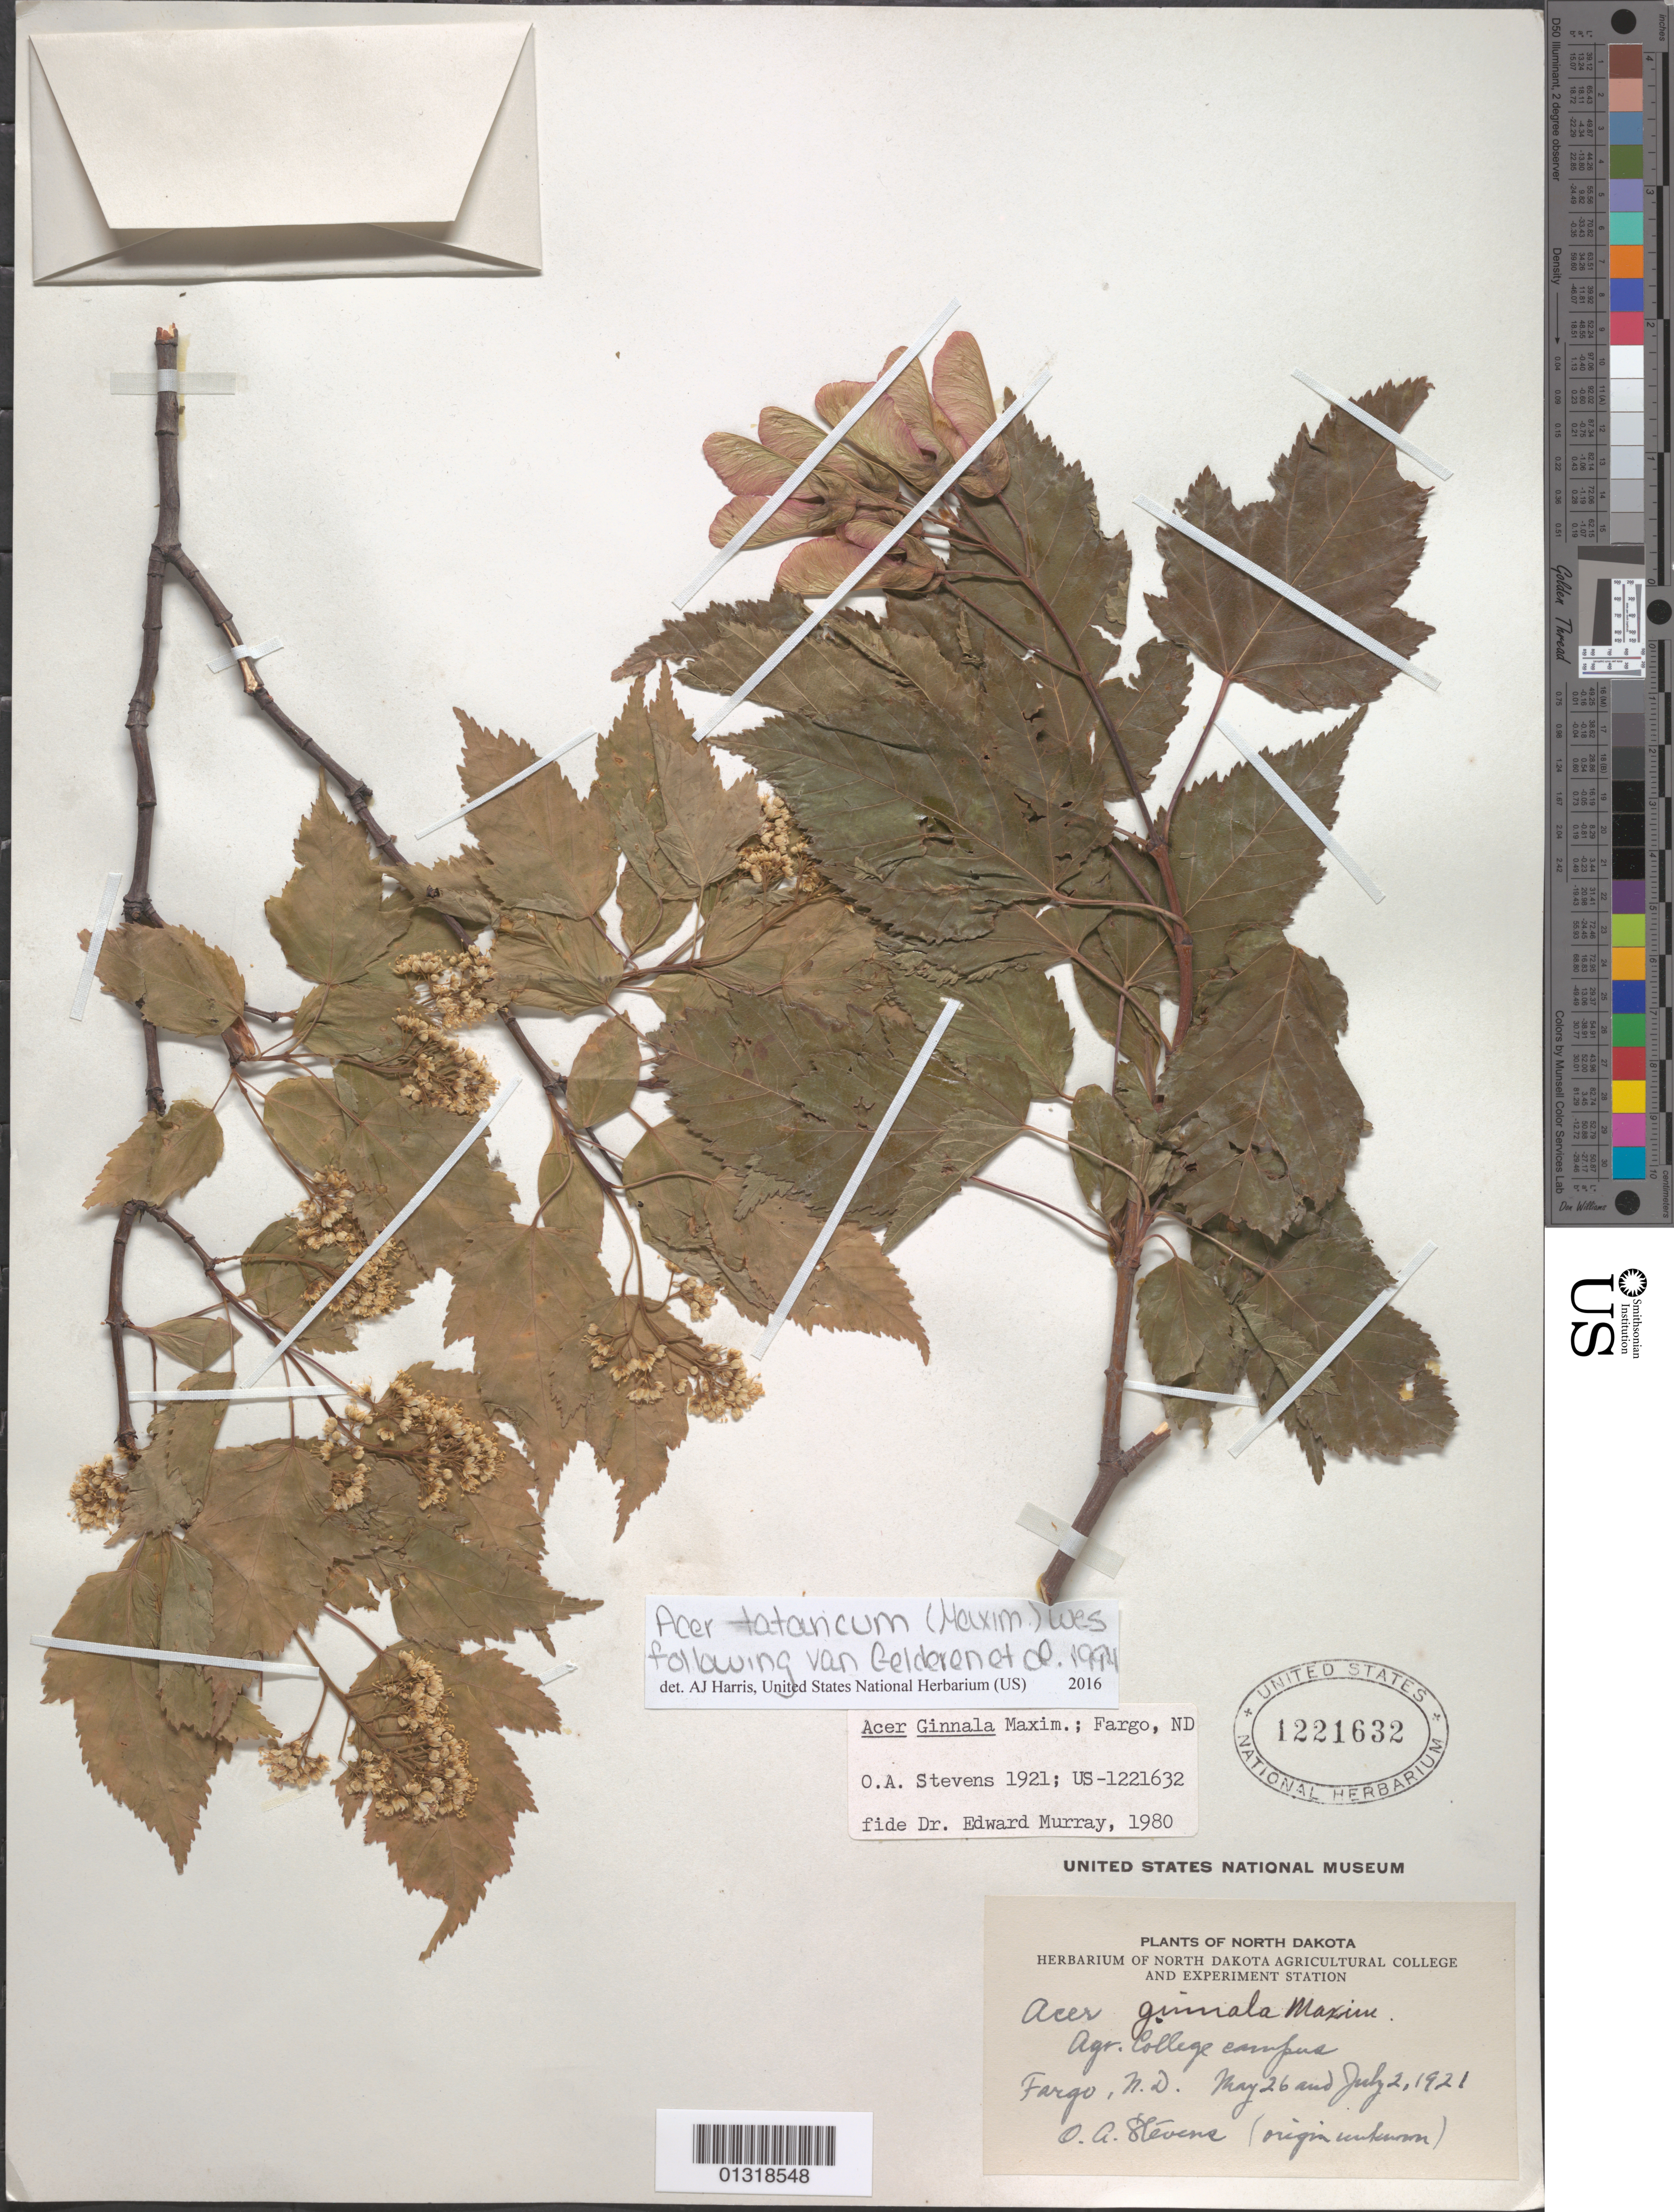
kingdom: Plantae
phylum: Tracheophyta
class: Magnoliopsida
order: Sapindales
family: Sapindaceae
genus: Acer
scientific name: Acer tataricum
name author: L.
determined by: Harris, A. J.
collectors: O. A. Stevens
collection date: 1921-05-26,1921-07-02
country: United States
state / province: North Dakota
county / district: Cass County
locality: Fargo, Agr. college campus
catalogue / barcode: US 1221632